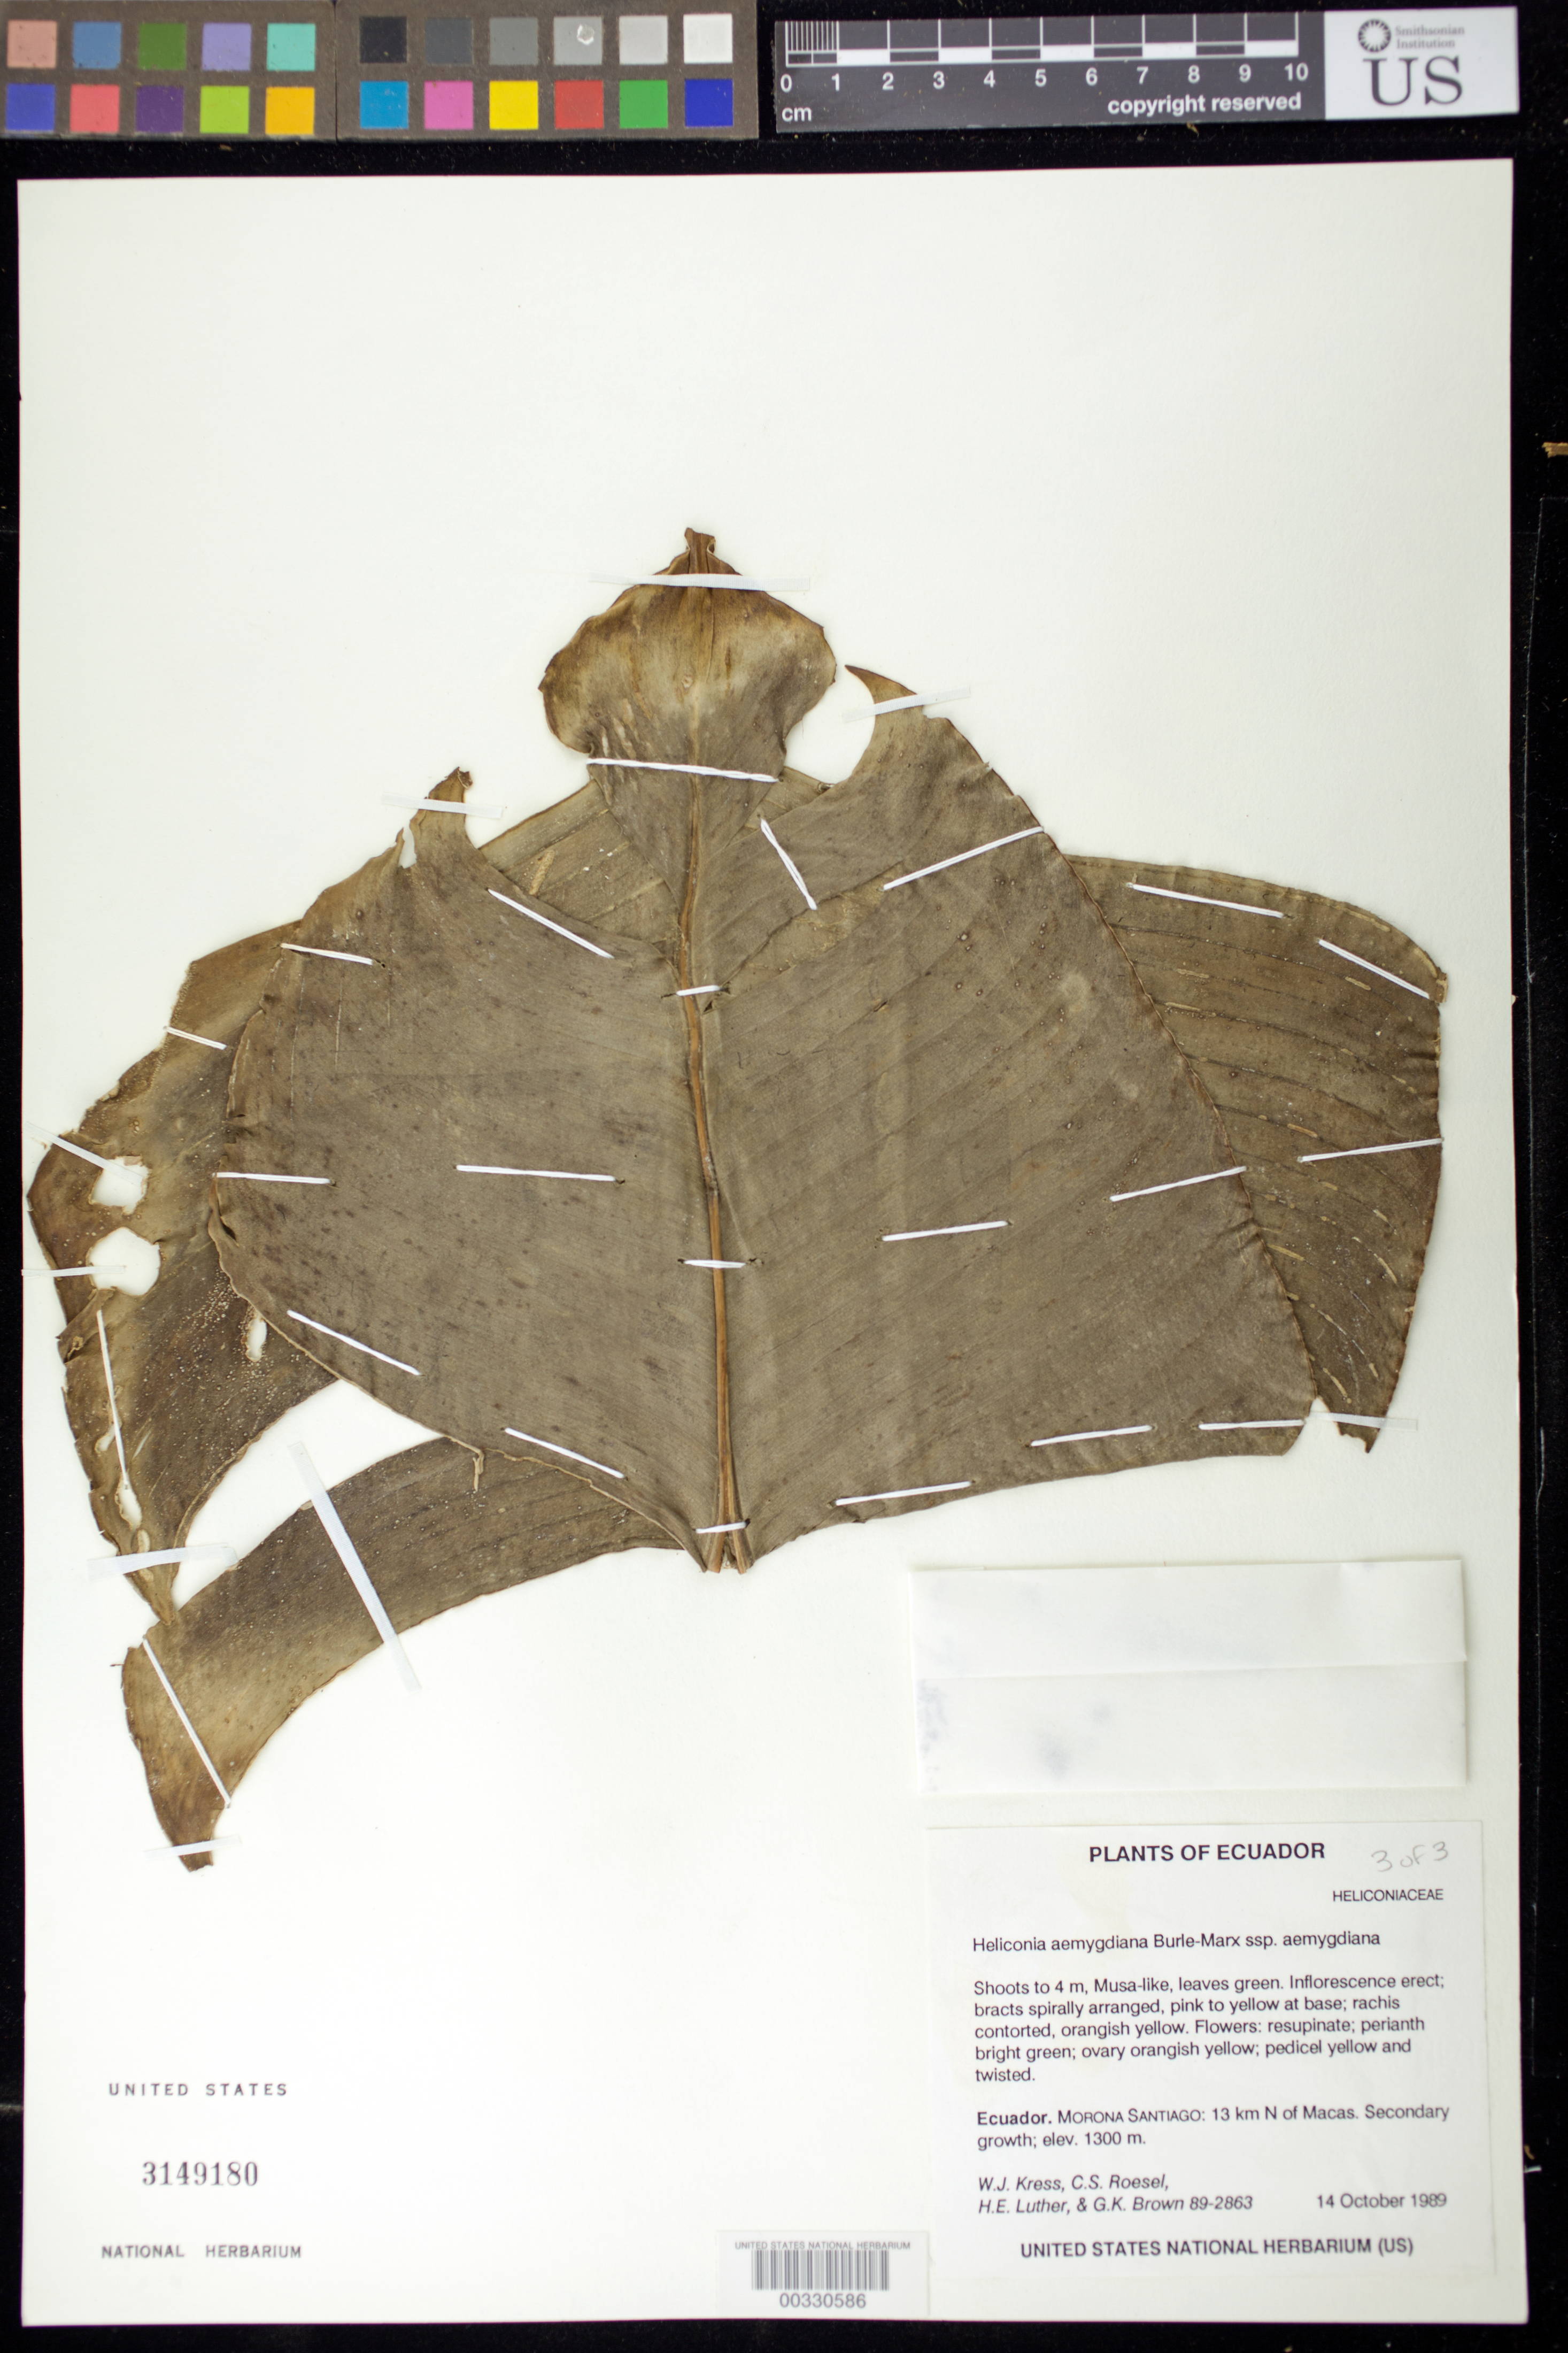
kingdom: Plantae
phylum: Tracheophyta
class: Liliopsida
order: Zingiberales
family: Heliconiaceae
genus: Heliconia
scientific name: Heliconia aemygdiana subsp. aemygdiana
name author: Burle-Marx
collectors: W. J. Kress, C. S. Roesel, Harry E. Luther & G. K. Brown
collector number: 89-2863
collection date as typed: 14 Oct 1989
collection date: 1989-10-14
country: Ecuador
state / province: Morona-Santiago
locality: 13 km N of macas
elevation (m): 1300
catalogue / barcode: US 3149180